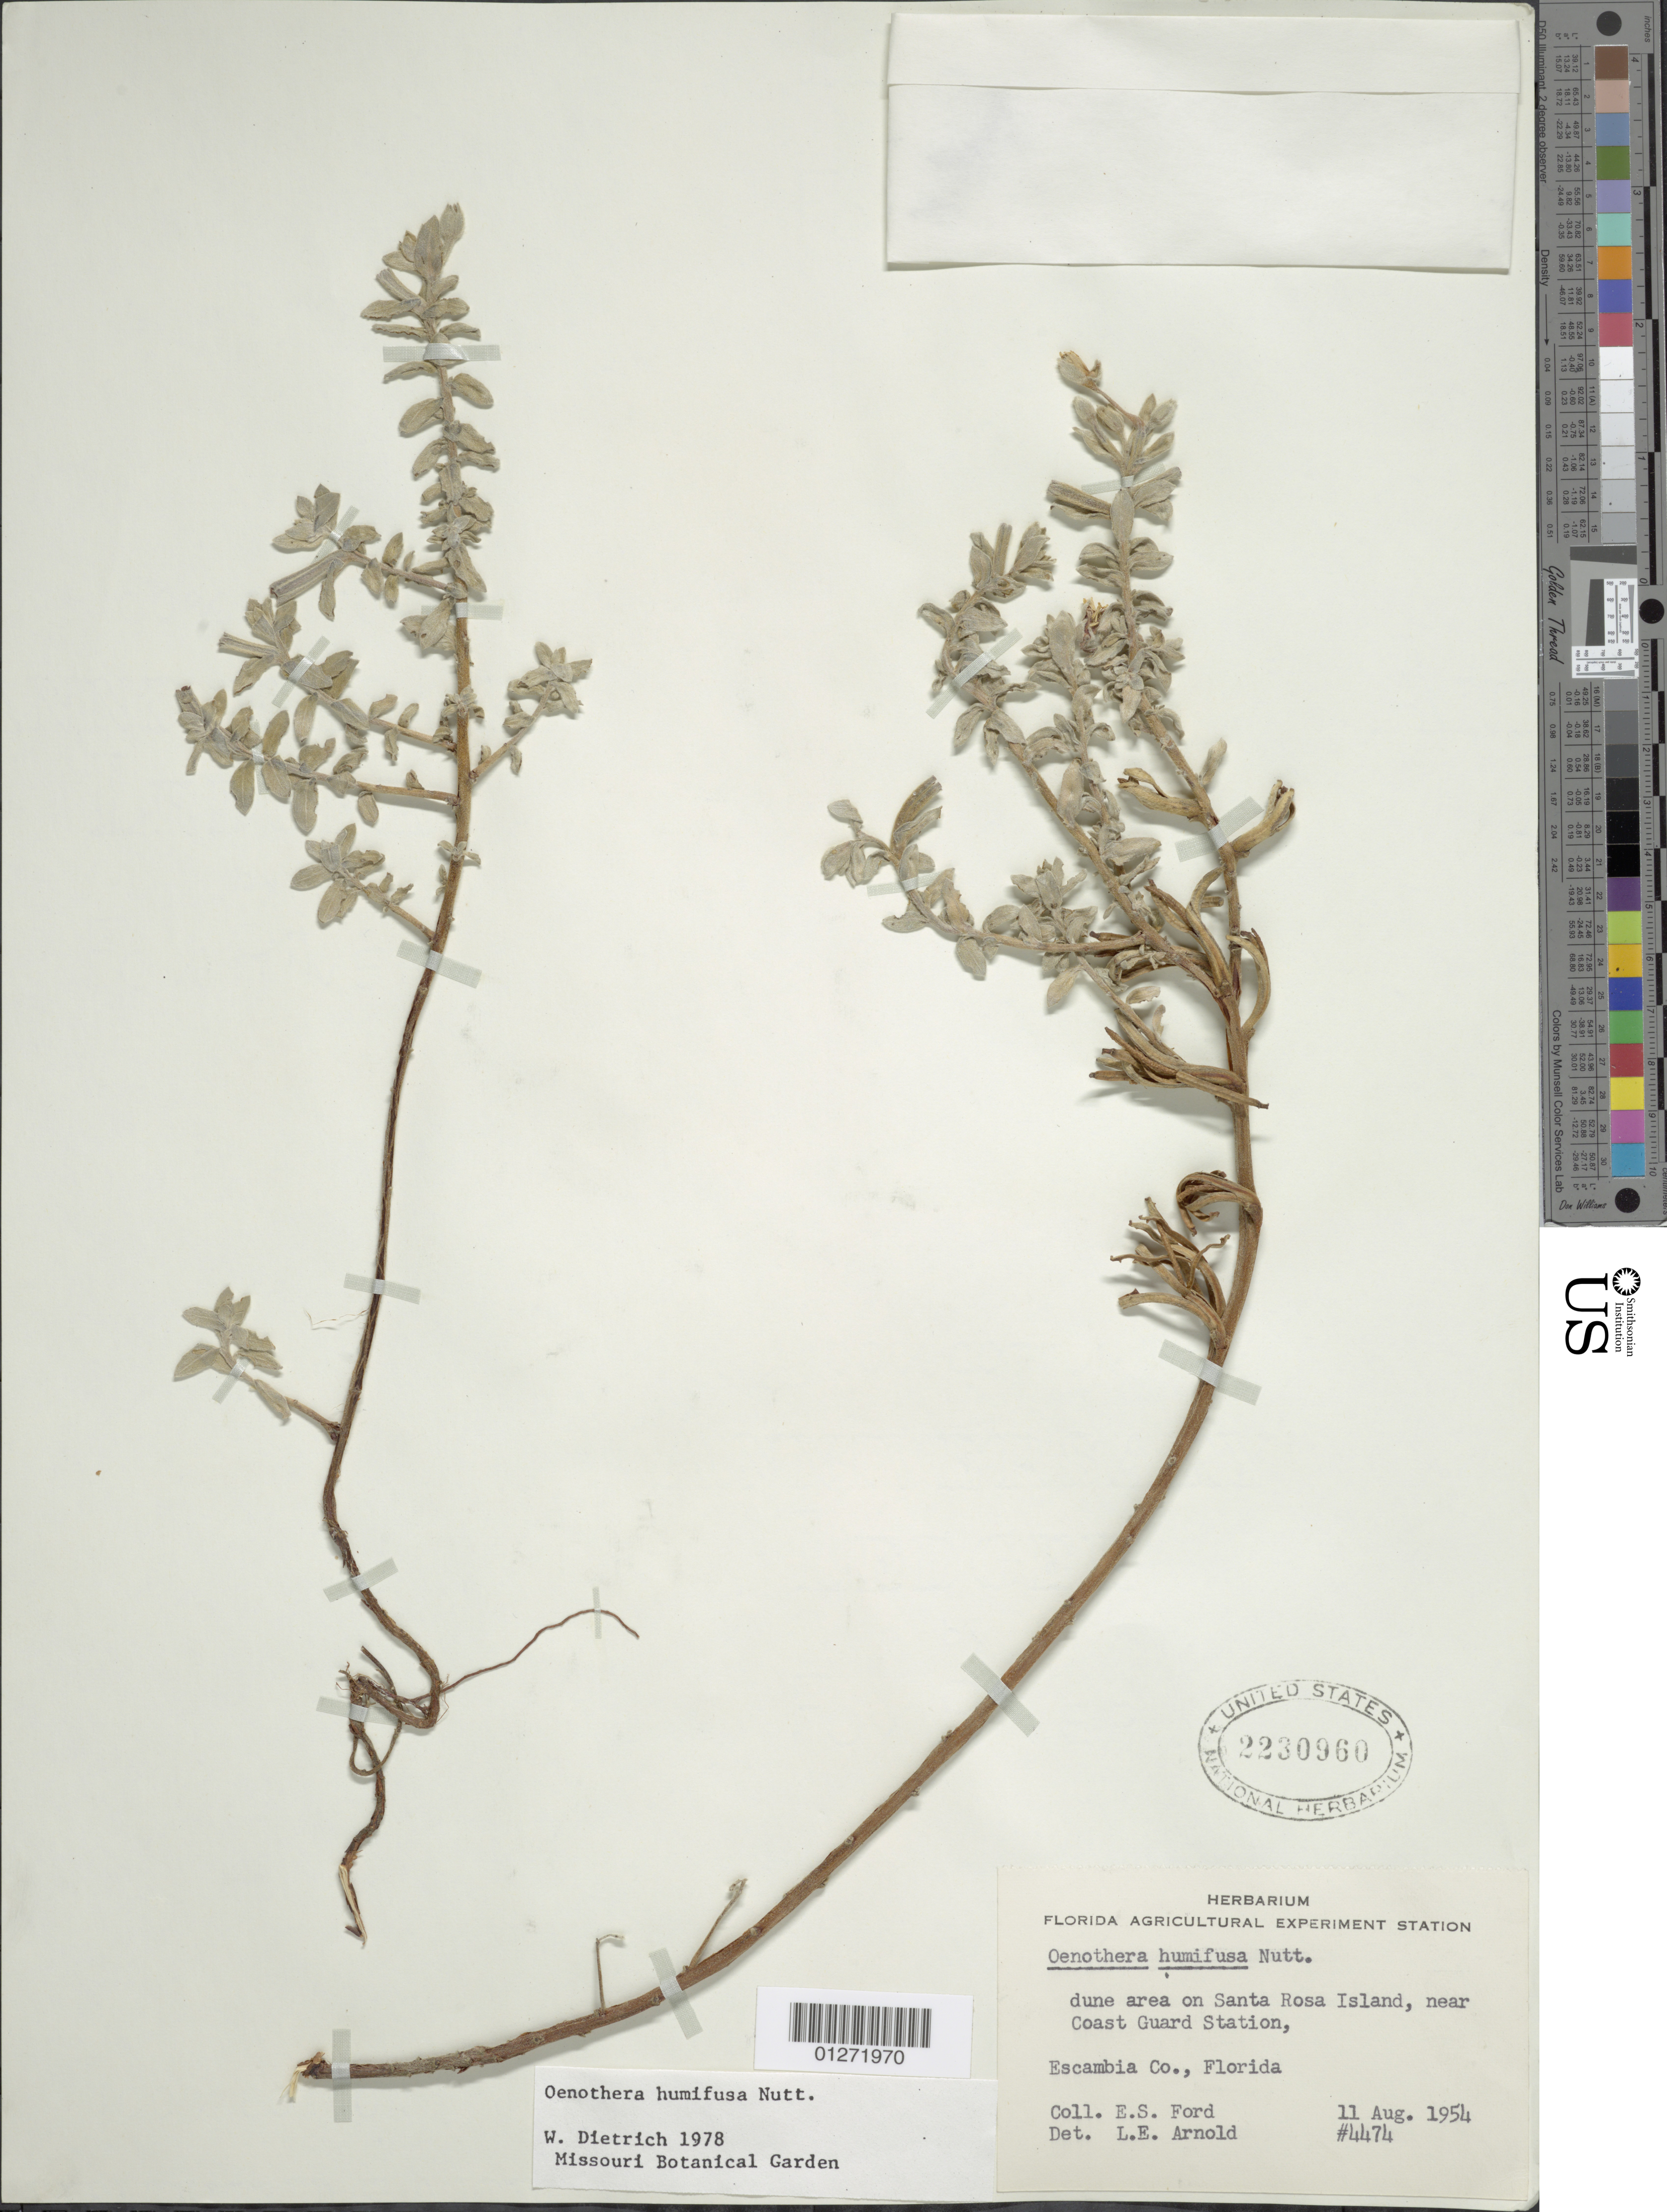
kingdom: Plantae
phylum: Tracheophyta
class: Magnoliopsida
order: Myrtales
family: Onagraceae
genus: Oenothera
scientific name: Oenothera humifusa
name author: Nutt.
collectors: E. Ford & L. E. Arnold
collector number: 4474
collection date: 1954-08-11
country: United States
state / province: Florida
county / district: Escambia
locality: dunes on Santa Rosa Island, near Coast Guard Station.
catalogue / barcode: US 2230960